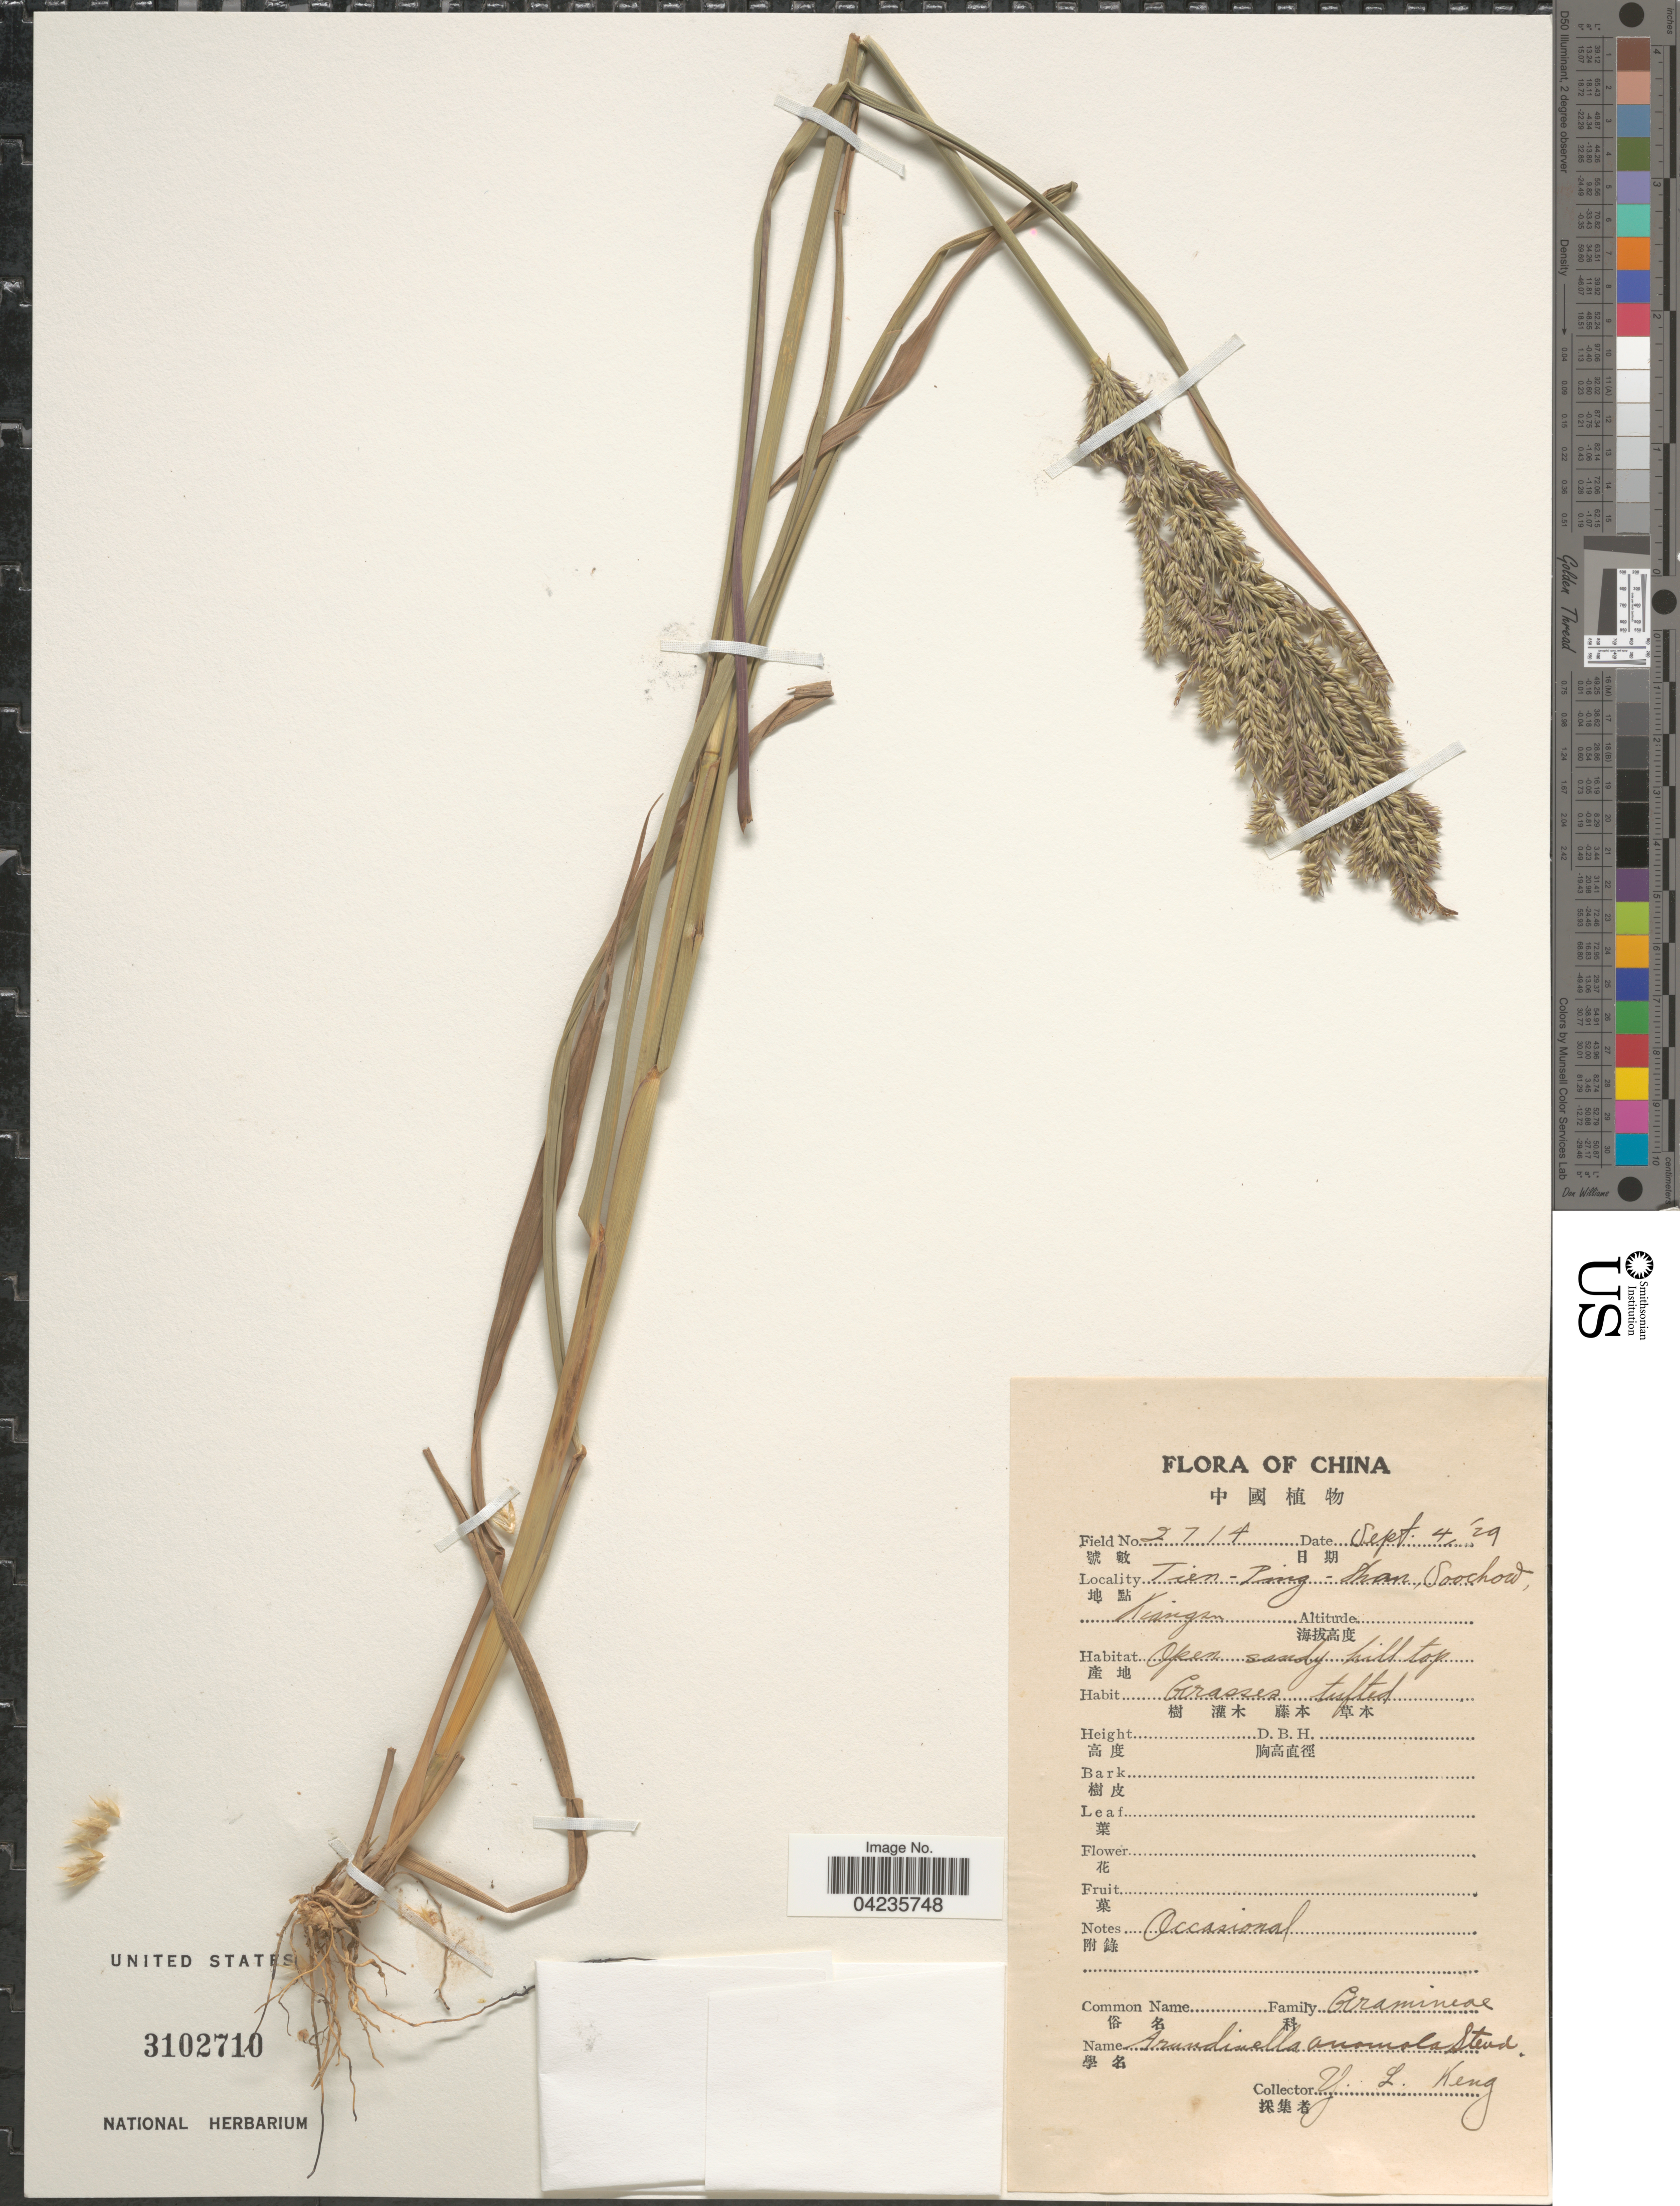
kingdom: Plantae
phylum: Tracheophyta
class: Liliopsida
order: Poales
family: Poaceae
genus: Arundinella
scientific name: Arundinella hirta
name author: (Thunb.) Tanaka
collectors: Y. L. Keng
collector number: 2714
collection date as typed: Transcribed d/m/y: 4/9/29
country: China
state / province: Jiangsu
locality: Tien - Ping - Shan, Soochow, Kiangsu.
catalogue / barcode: US 3102710